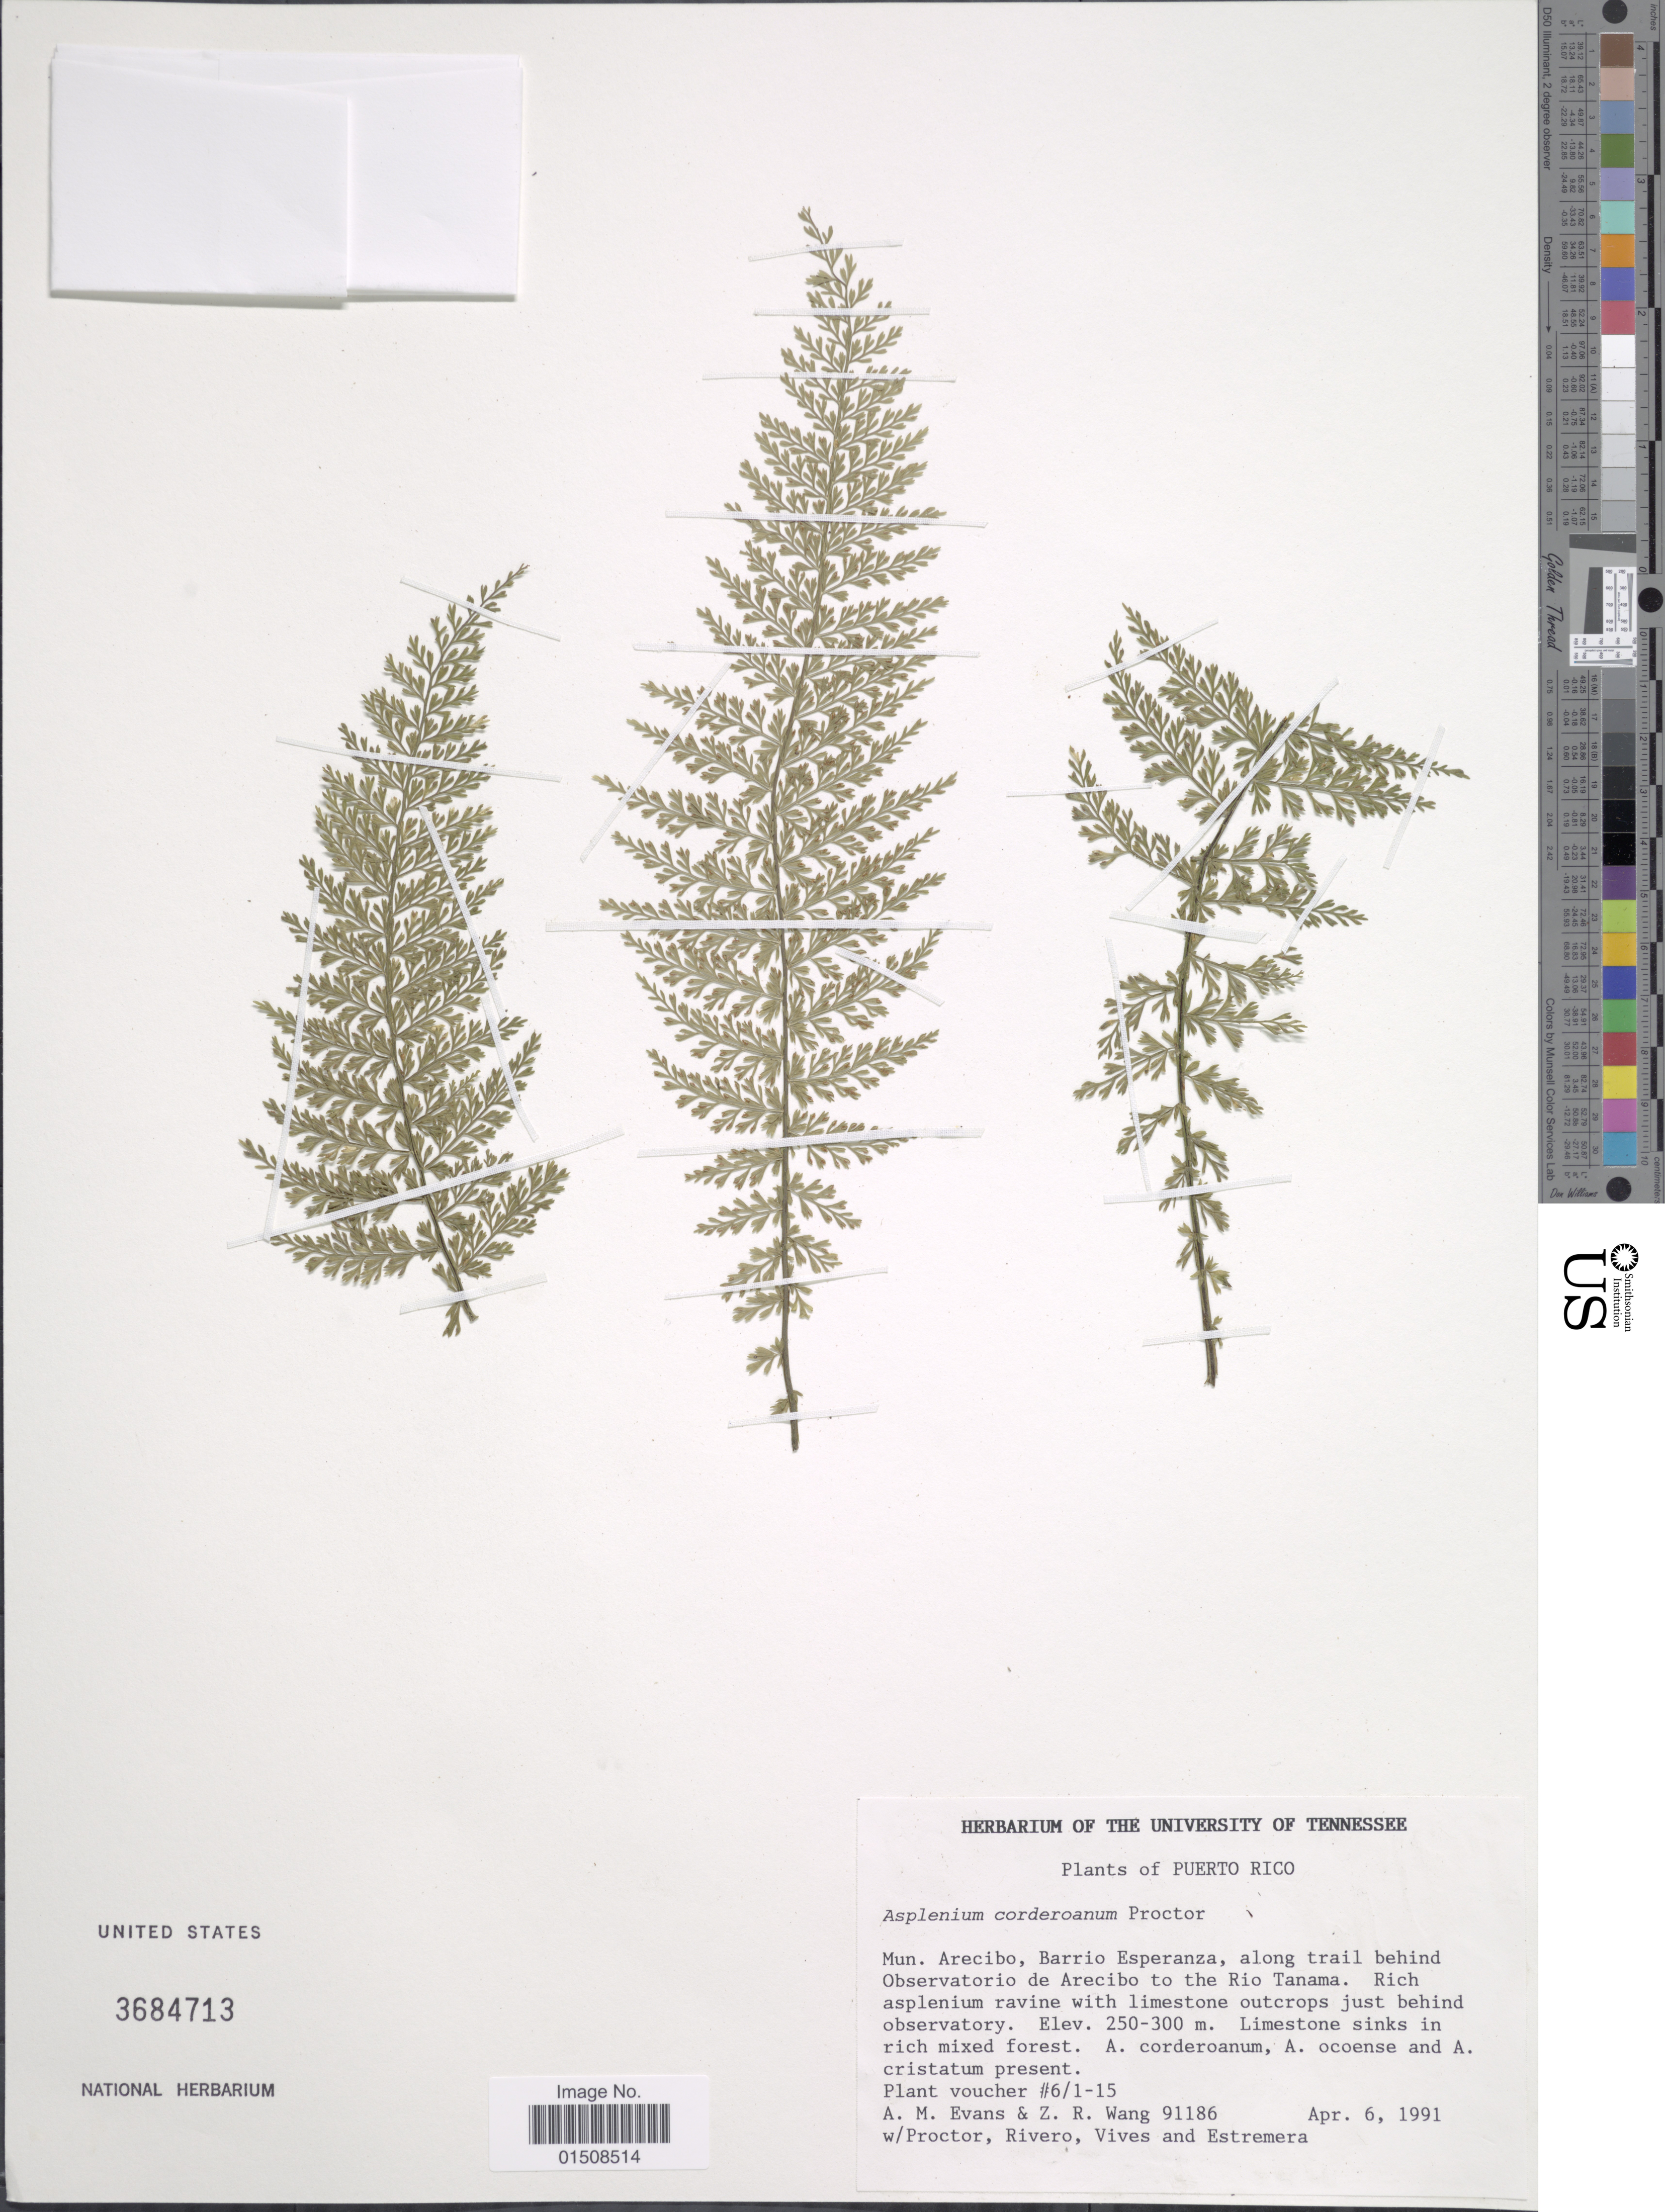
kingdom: Plantae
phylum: Tracheophyta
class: Polypodiopsida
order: Polypodiales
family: Aspleniaceae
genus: Asplenium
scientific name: Asplenium corderoanum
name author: Proctor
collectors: A. M. Evans, Z. R. Wang, -- Proctor, -. Rivero & et al.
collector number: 91186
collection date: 1991-04-06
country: Puerto Rico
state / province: Arecibo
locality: Barro Esperanza, along trail behind Abservatorio de Arecibo to the Rio Tanama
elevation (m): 250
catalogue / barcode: US 3684713